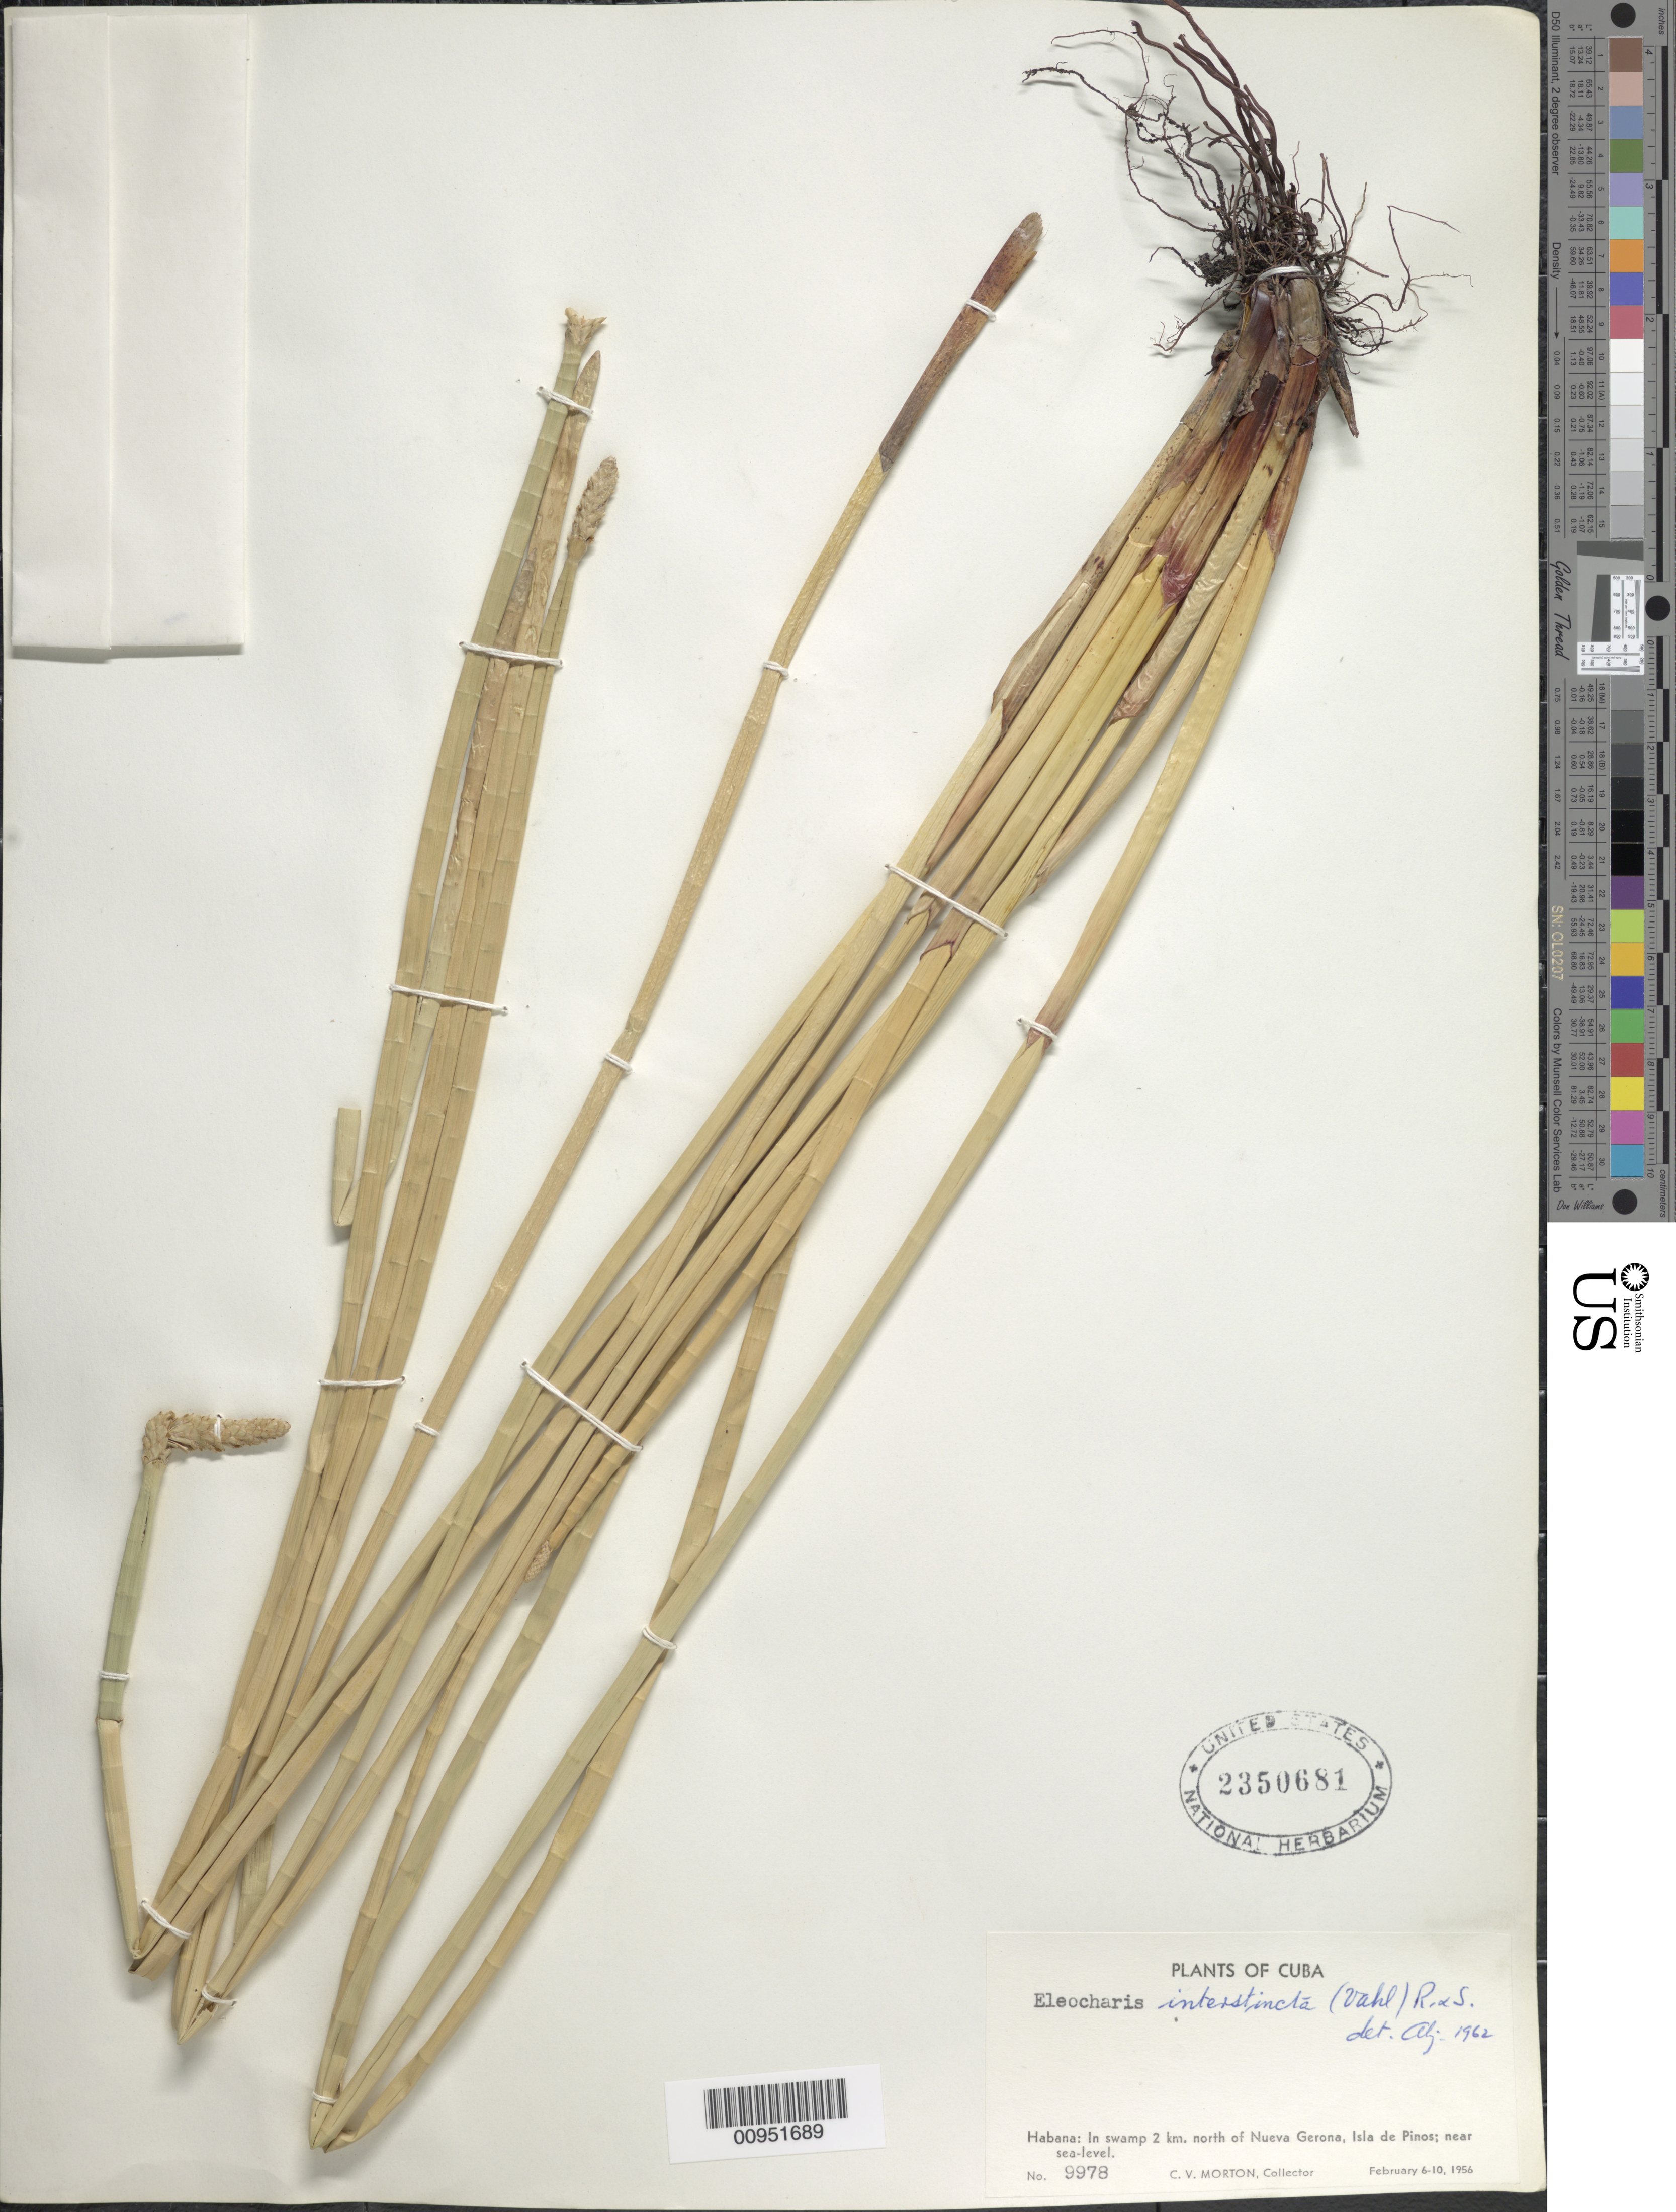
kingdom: Plantae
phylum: Tracheophyta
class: Liliopsida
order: Poales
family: Cyperaceae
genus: Eleocharis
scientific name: Eleocharis interstincta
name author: (Vahl) Roem. & Schult.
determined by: Liogier, Alain H.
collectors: C. V. Morton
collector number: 9978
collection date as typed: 06 Feb 1956 to 10 Feb 1956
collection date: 1956-02-06/1956-02-10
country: Cuba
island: Isla de la Juventud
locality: Isle of Pines 2 km N of Nueva Gerona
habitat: Swamp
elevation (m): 0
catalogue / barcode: US 2350681